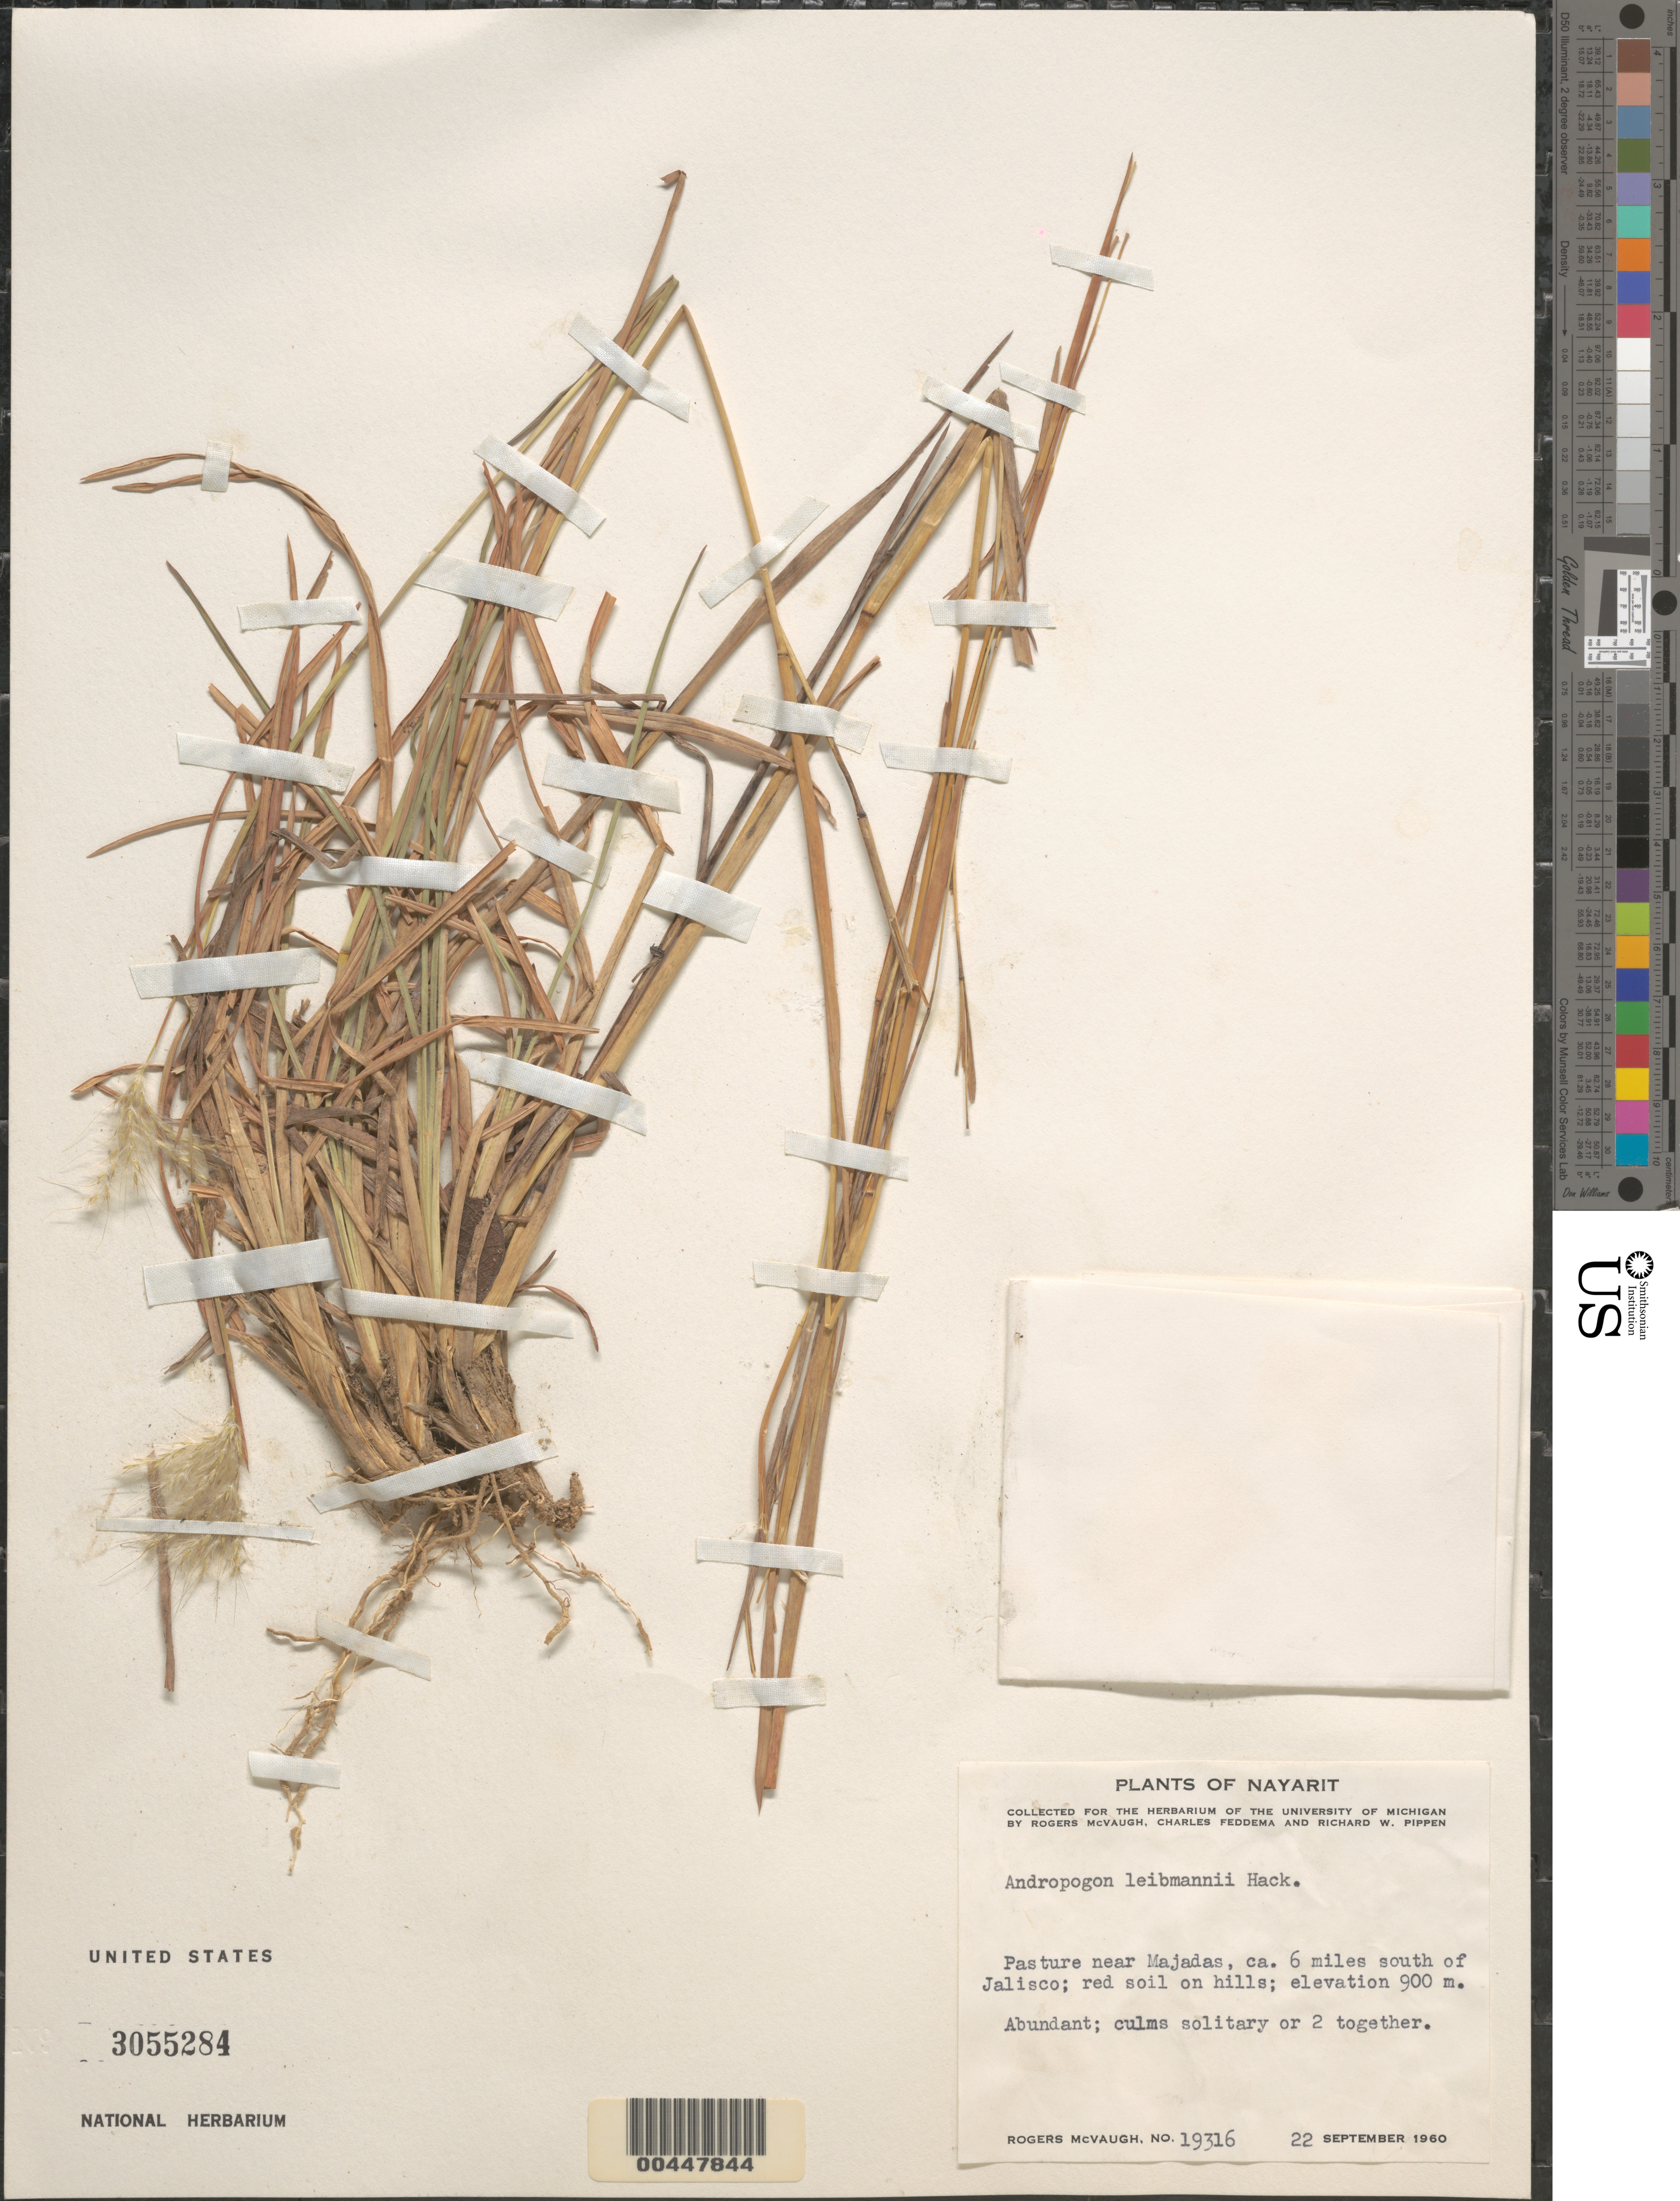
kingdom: Plantae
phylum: Tracheophyta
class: Liliopsida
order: Poales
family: Poaceae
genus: Andropogon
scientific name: Andropogon liebmannii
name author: Hack.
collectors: R. McVaugh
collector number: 19316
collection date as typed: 22 Sep 1960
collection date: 1960-09-22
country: Mexico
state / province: Nayarit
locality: Pasture near Majadas, ca. 6 miles S of Jalisco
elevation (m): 900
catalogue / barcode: US 3055284